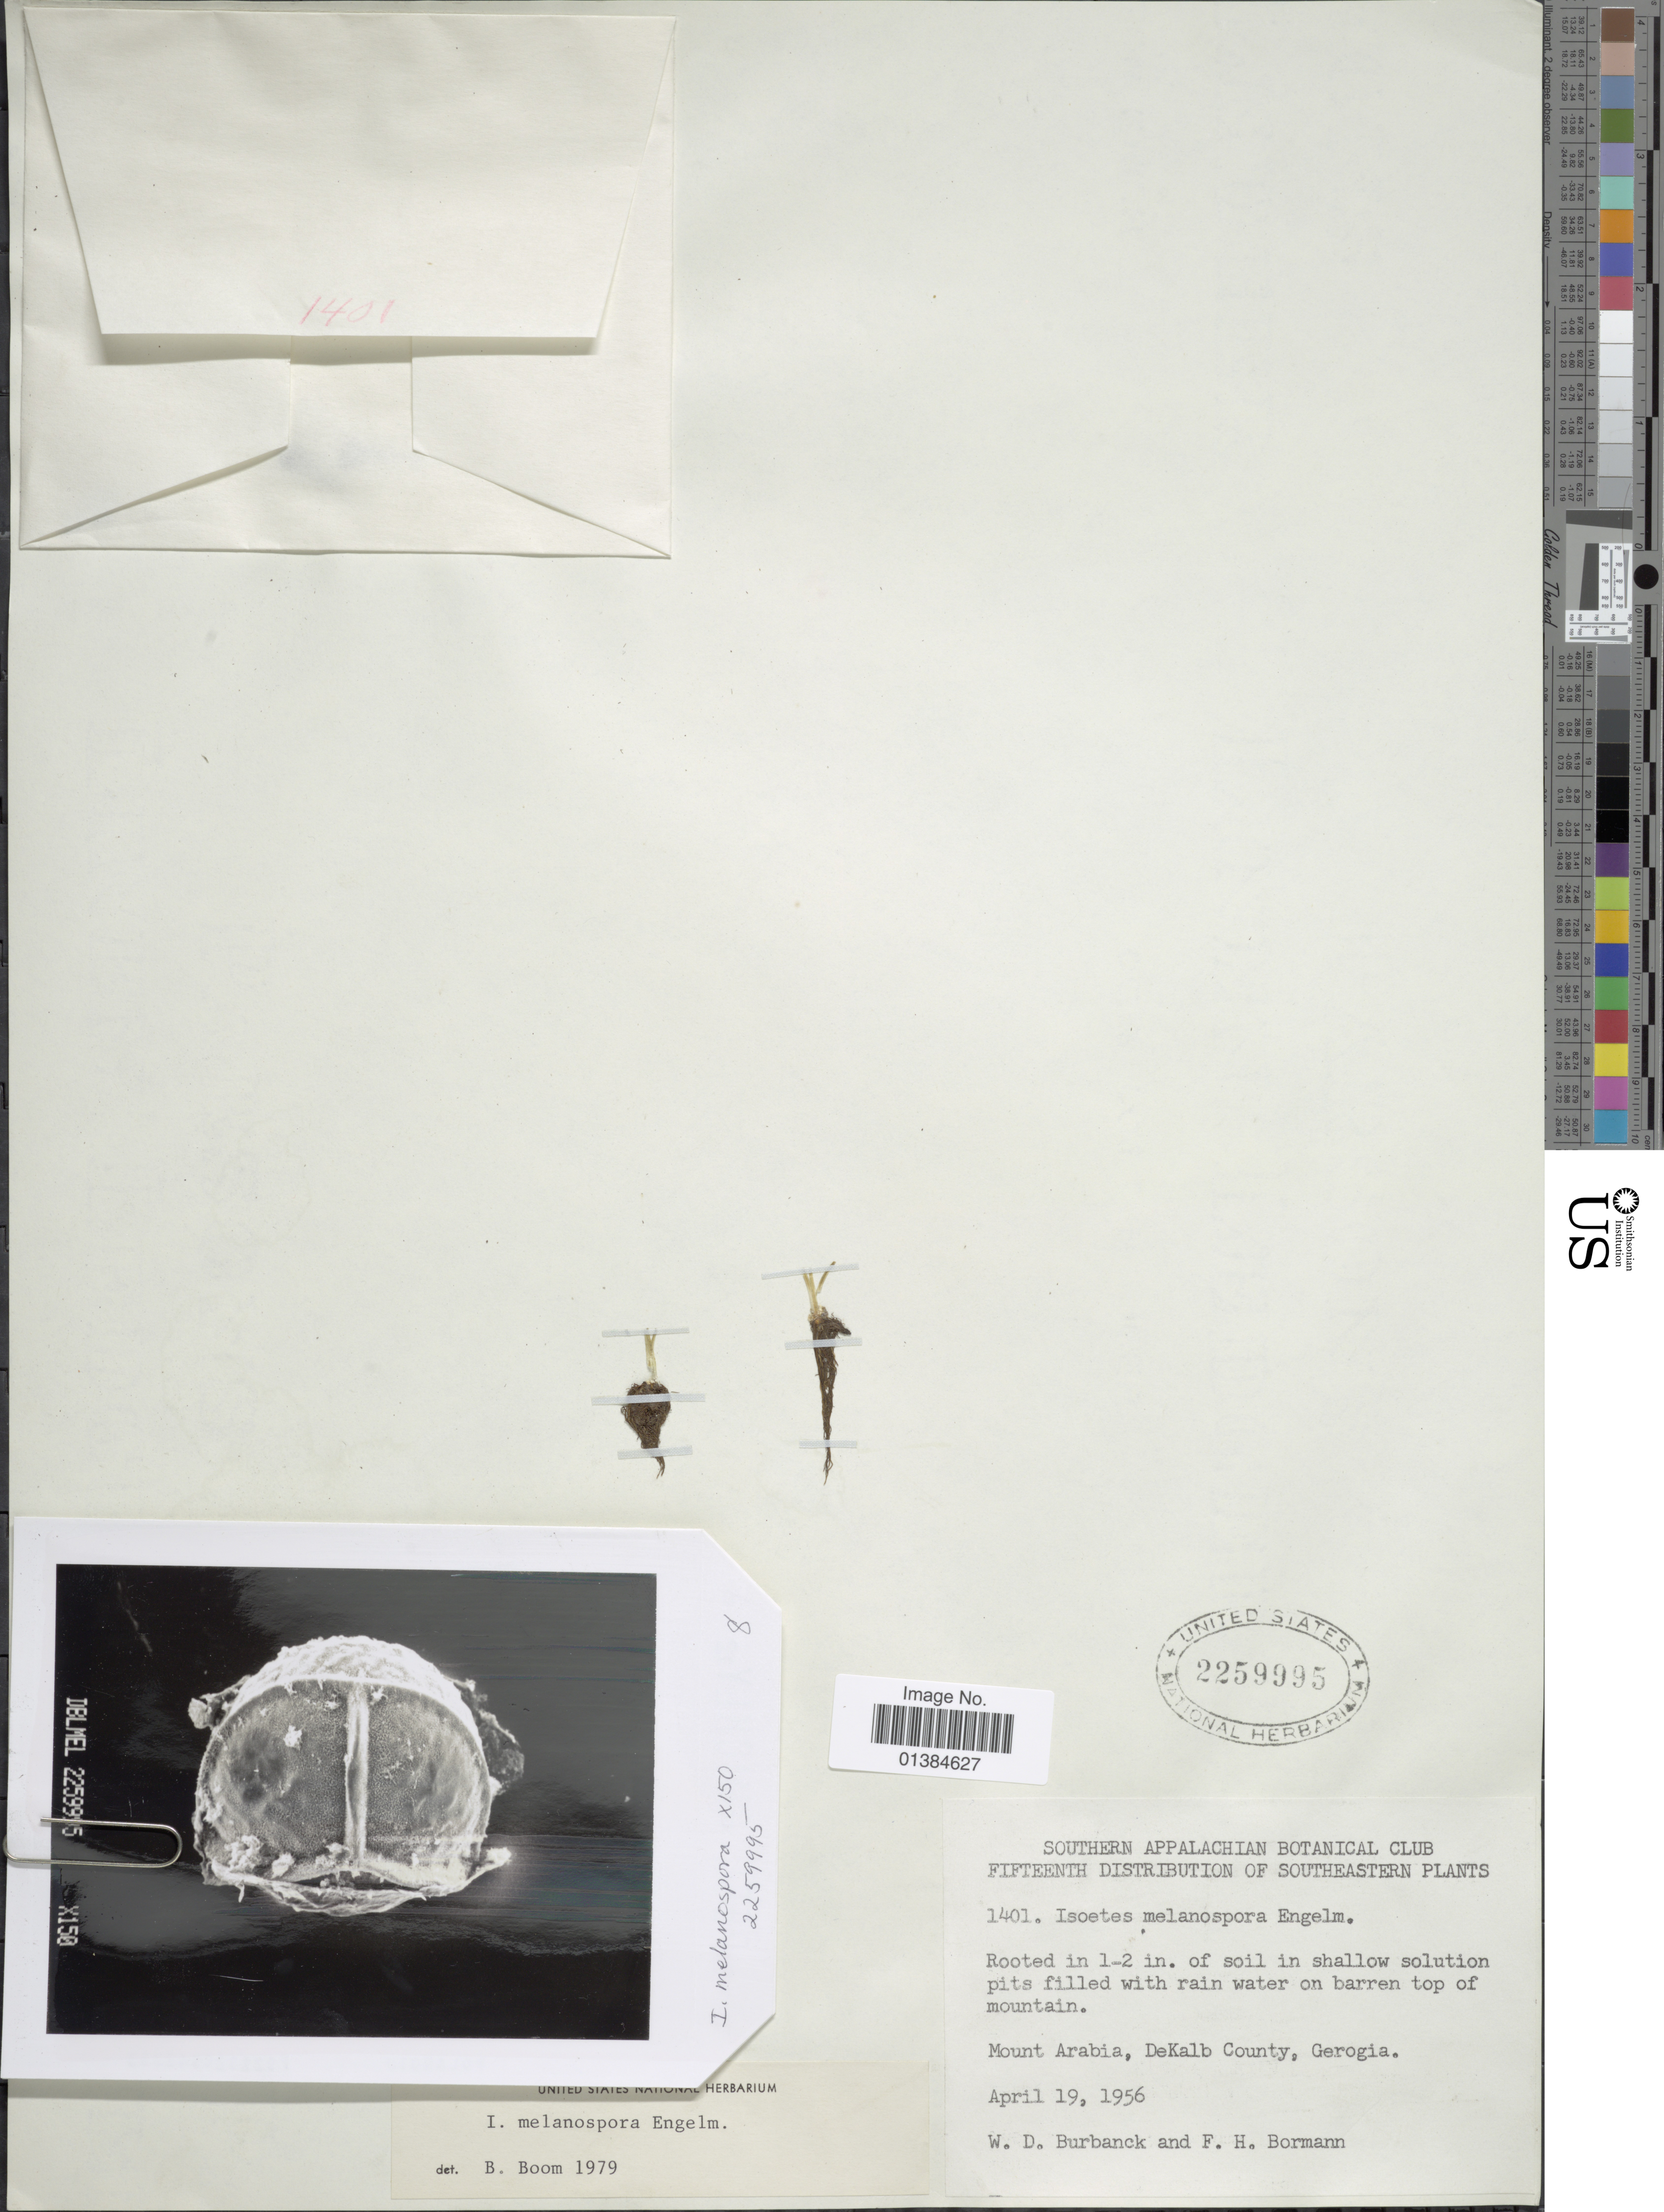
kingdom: Plantae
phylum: Tracheophyta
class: Lycopodiopsida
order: Isoetales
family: Isoetaceae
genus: Isoetes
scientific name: Isoetes melanospora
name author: Engelm.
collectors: W. Burbanck & F. Bormann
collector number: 1401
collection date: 1956-04-19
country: United States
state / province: Georgia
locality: Mount Arabia, DeKalkb County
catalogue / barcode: US 2259995